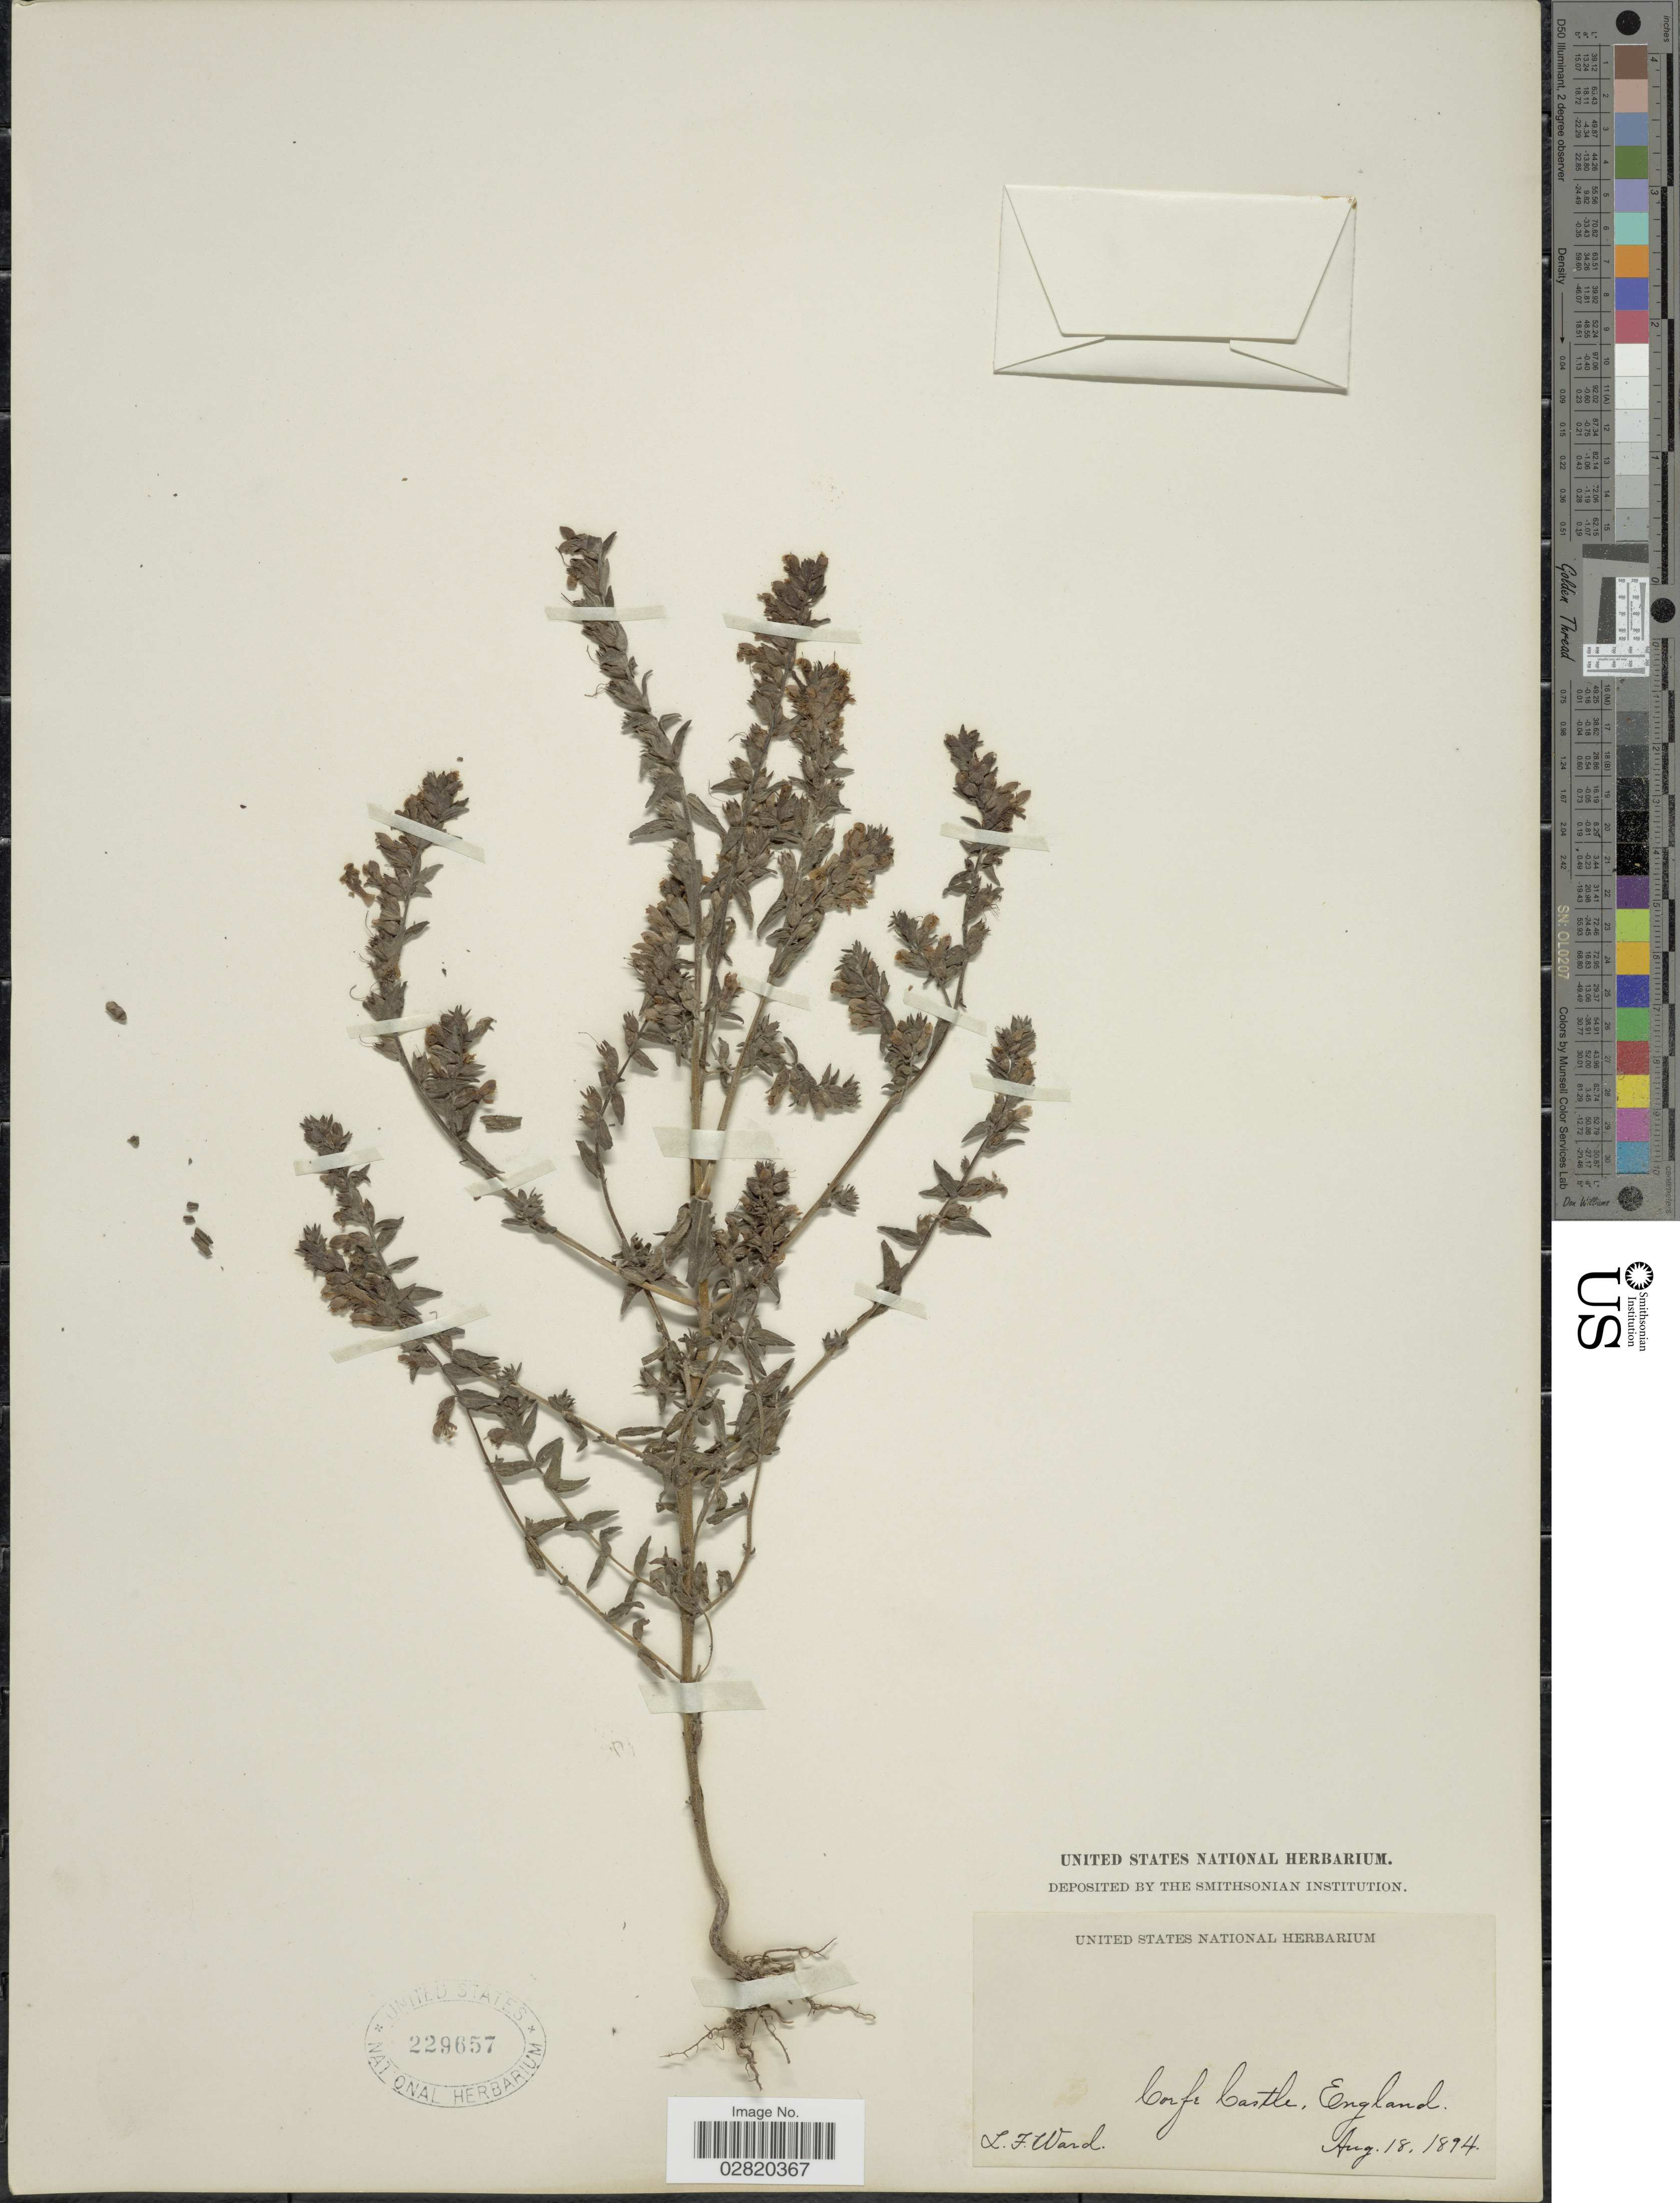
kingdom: Plantae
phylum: Tracheophyta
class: Magnoliopsida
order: Lamiales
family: Lamiaceae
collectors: L. Ward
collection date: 1894-08-18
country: United Kingdom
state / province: England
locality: Corfe Castle.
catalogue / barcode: US 229657